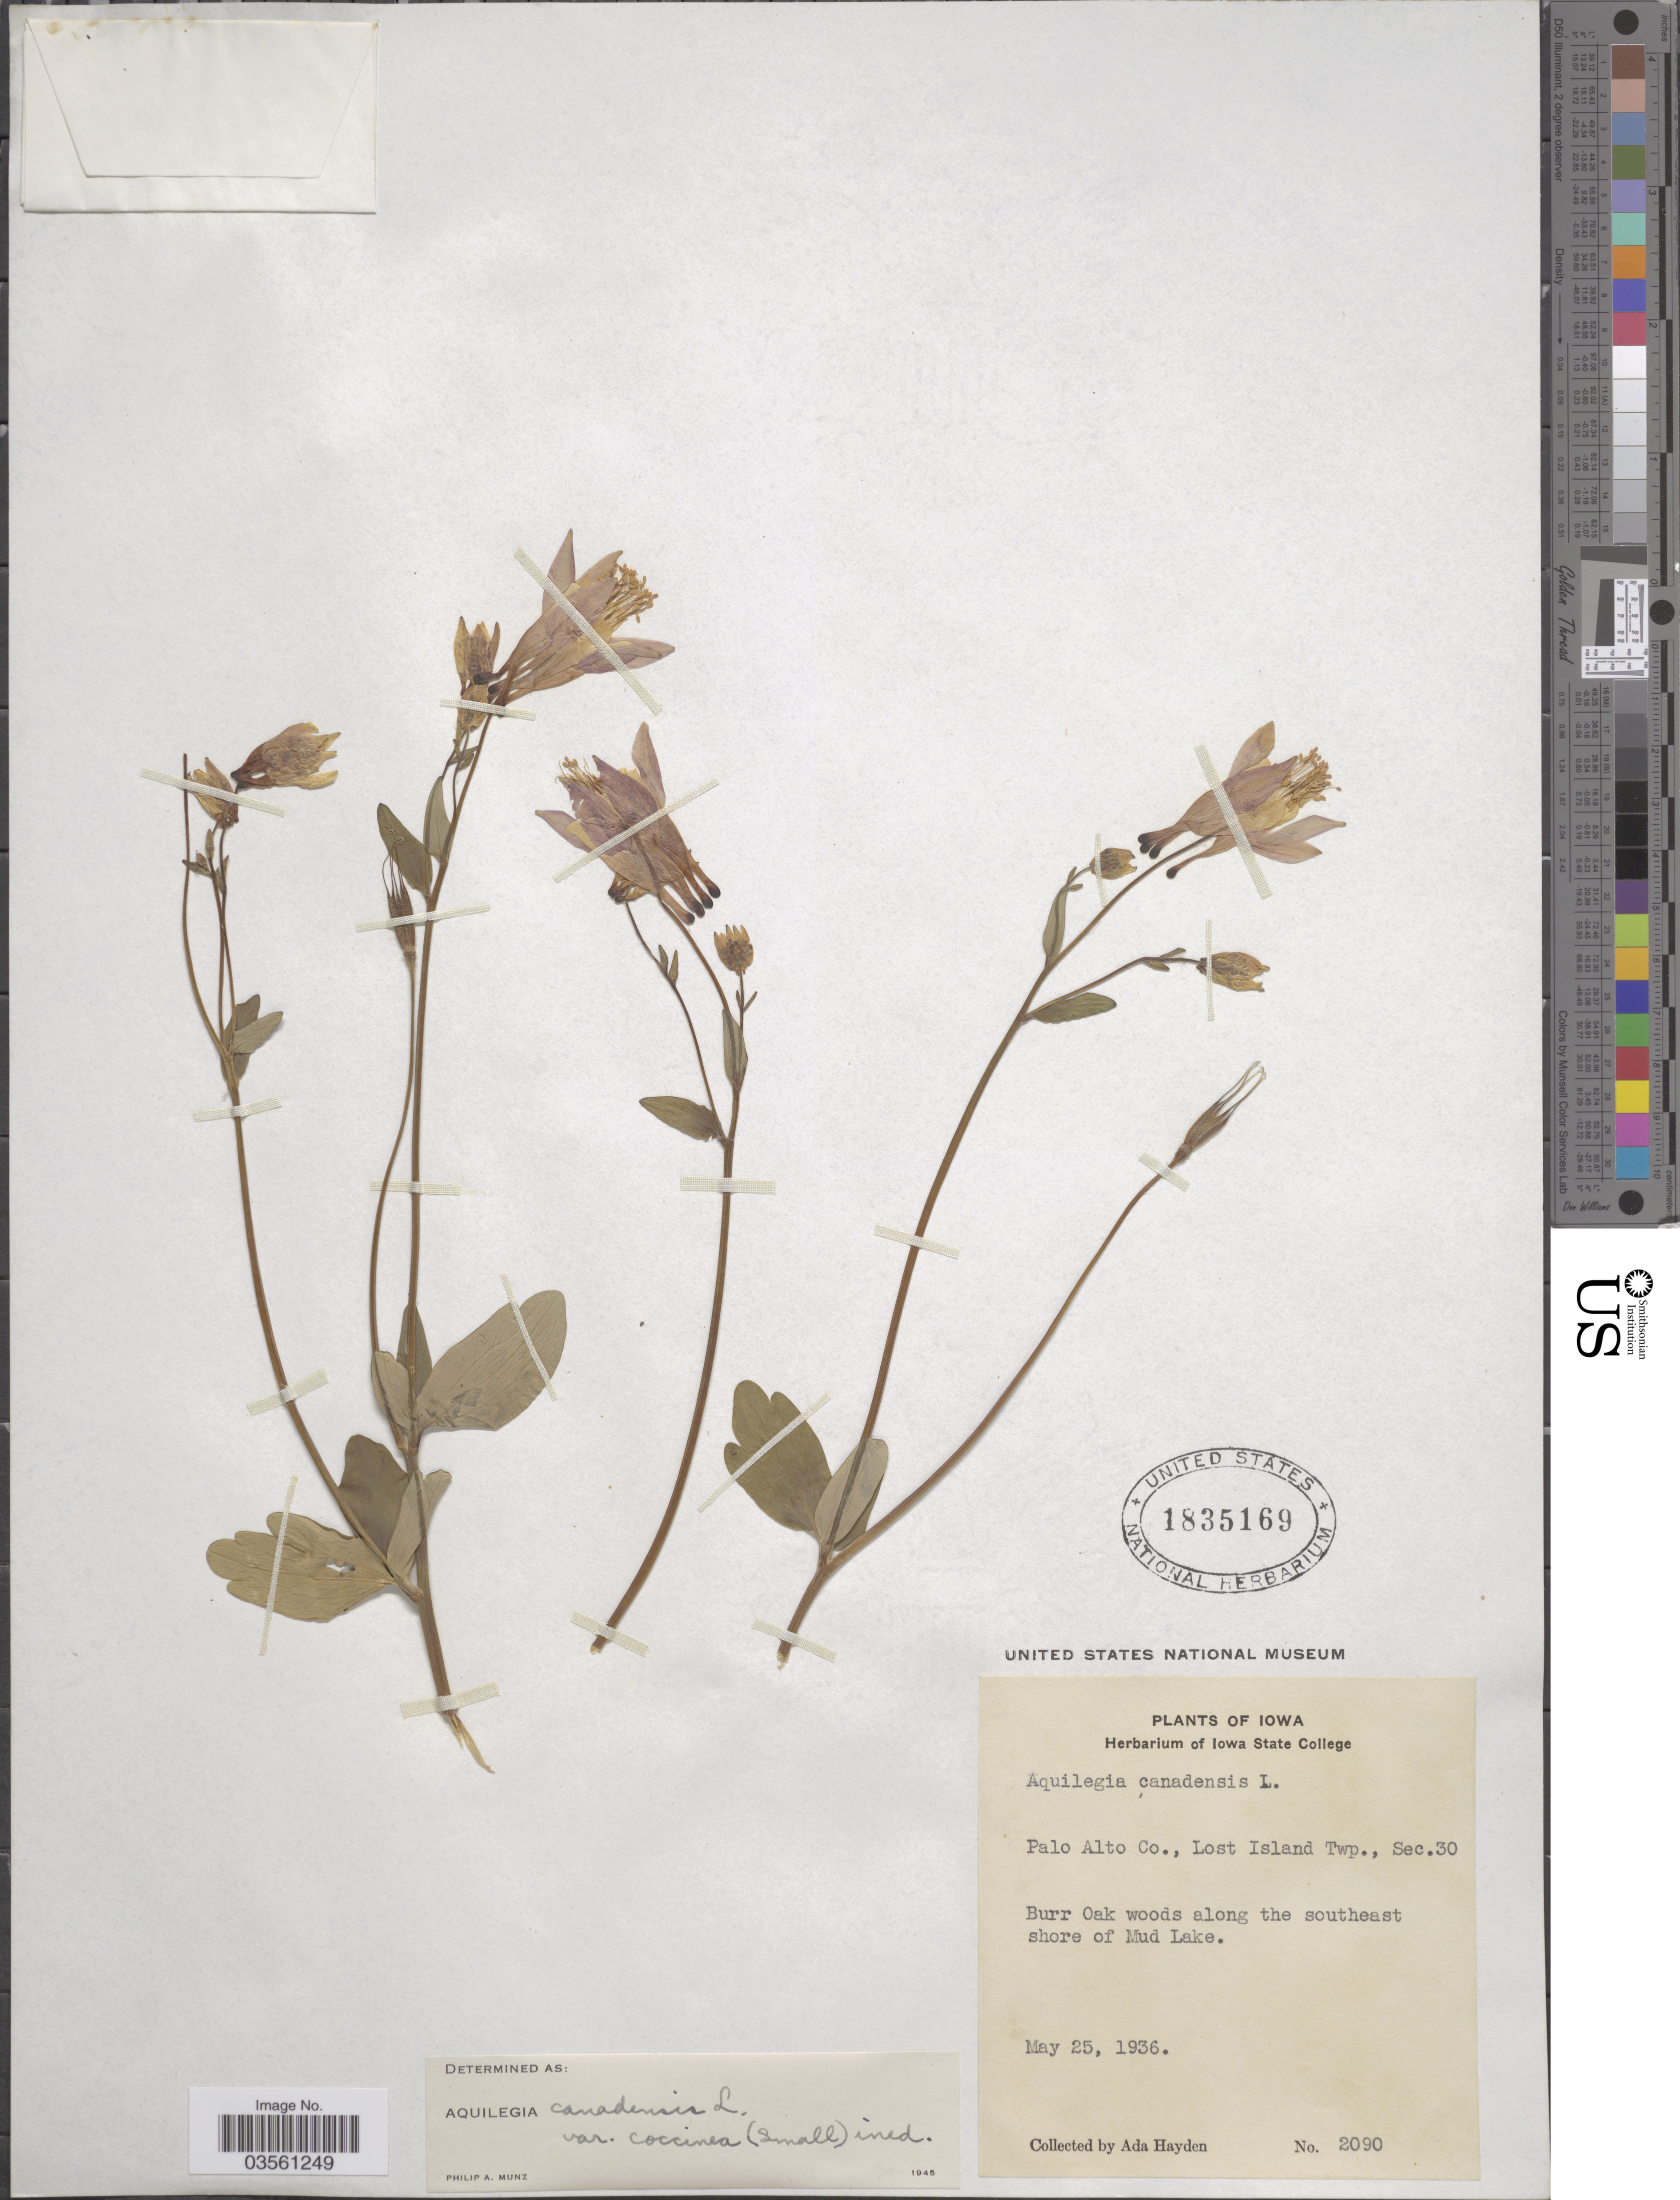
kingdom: Plantae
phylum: Tracheophyta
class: Magnoliopsida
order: Ranunculales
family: Ranunculaceae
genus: Aquilegia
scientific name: Aquilegia canadensis var. coccinea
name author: (Small) Munz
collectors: Ada Hayden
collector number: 2090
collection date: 1936-05-25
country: United States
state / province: Iowa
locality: Palo Alto Co., Lost Island Twp., Sec. 30. Burr Oak woods along the southeast shore of Mud Lake.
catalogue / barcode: US 1835169